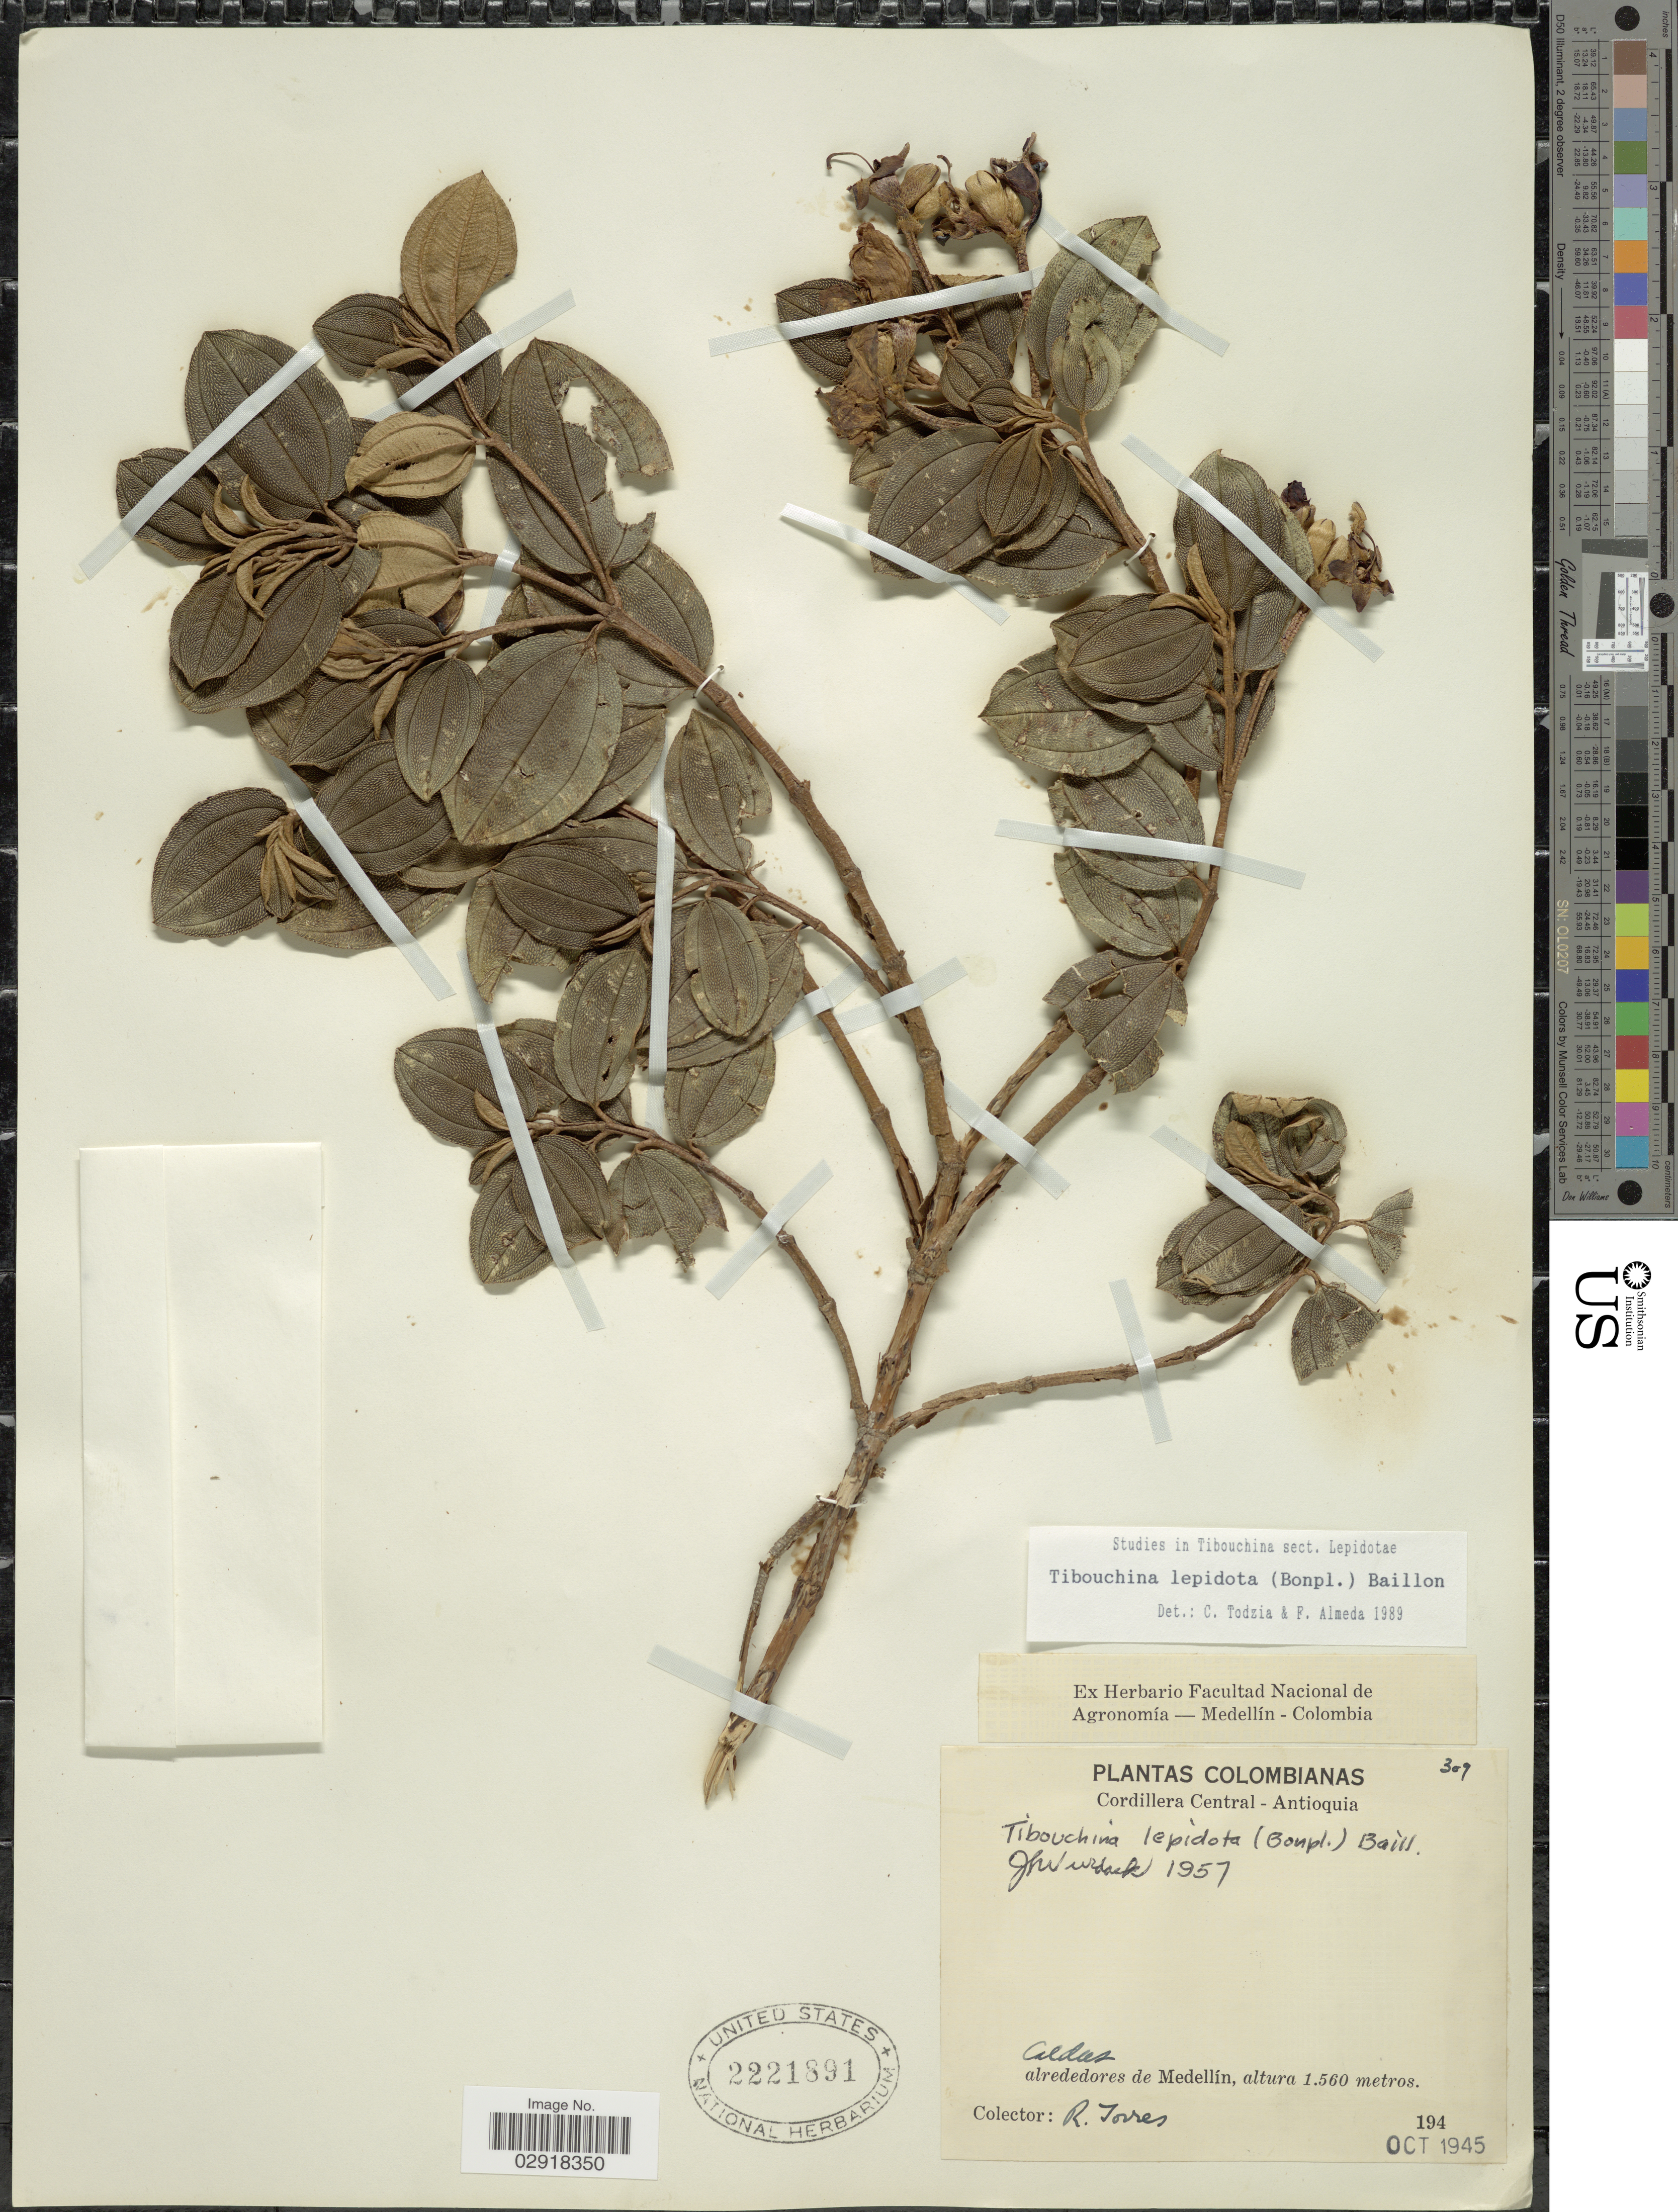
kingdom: Plantae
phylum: Tracheophyta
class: Magnoliopsida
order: Myrtales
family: Melastomataceae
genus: Andesanthus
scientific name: Andesanthus lepidotus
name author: (Humb. & Bonpl.) P.J.F. Guim. & Michelang.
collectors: R. Torres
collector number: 309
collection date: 1945-10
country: Colombia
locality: Cordillera Central-Antioquia, Caldas, alrededores de Medellín.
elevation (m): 1560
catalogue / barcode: US 2221891